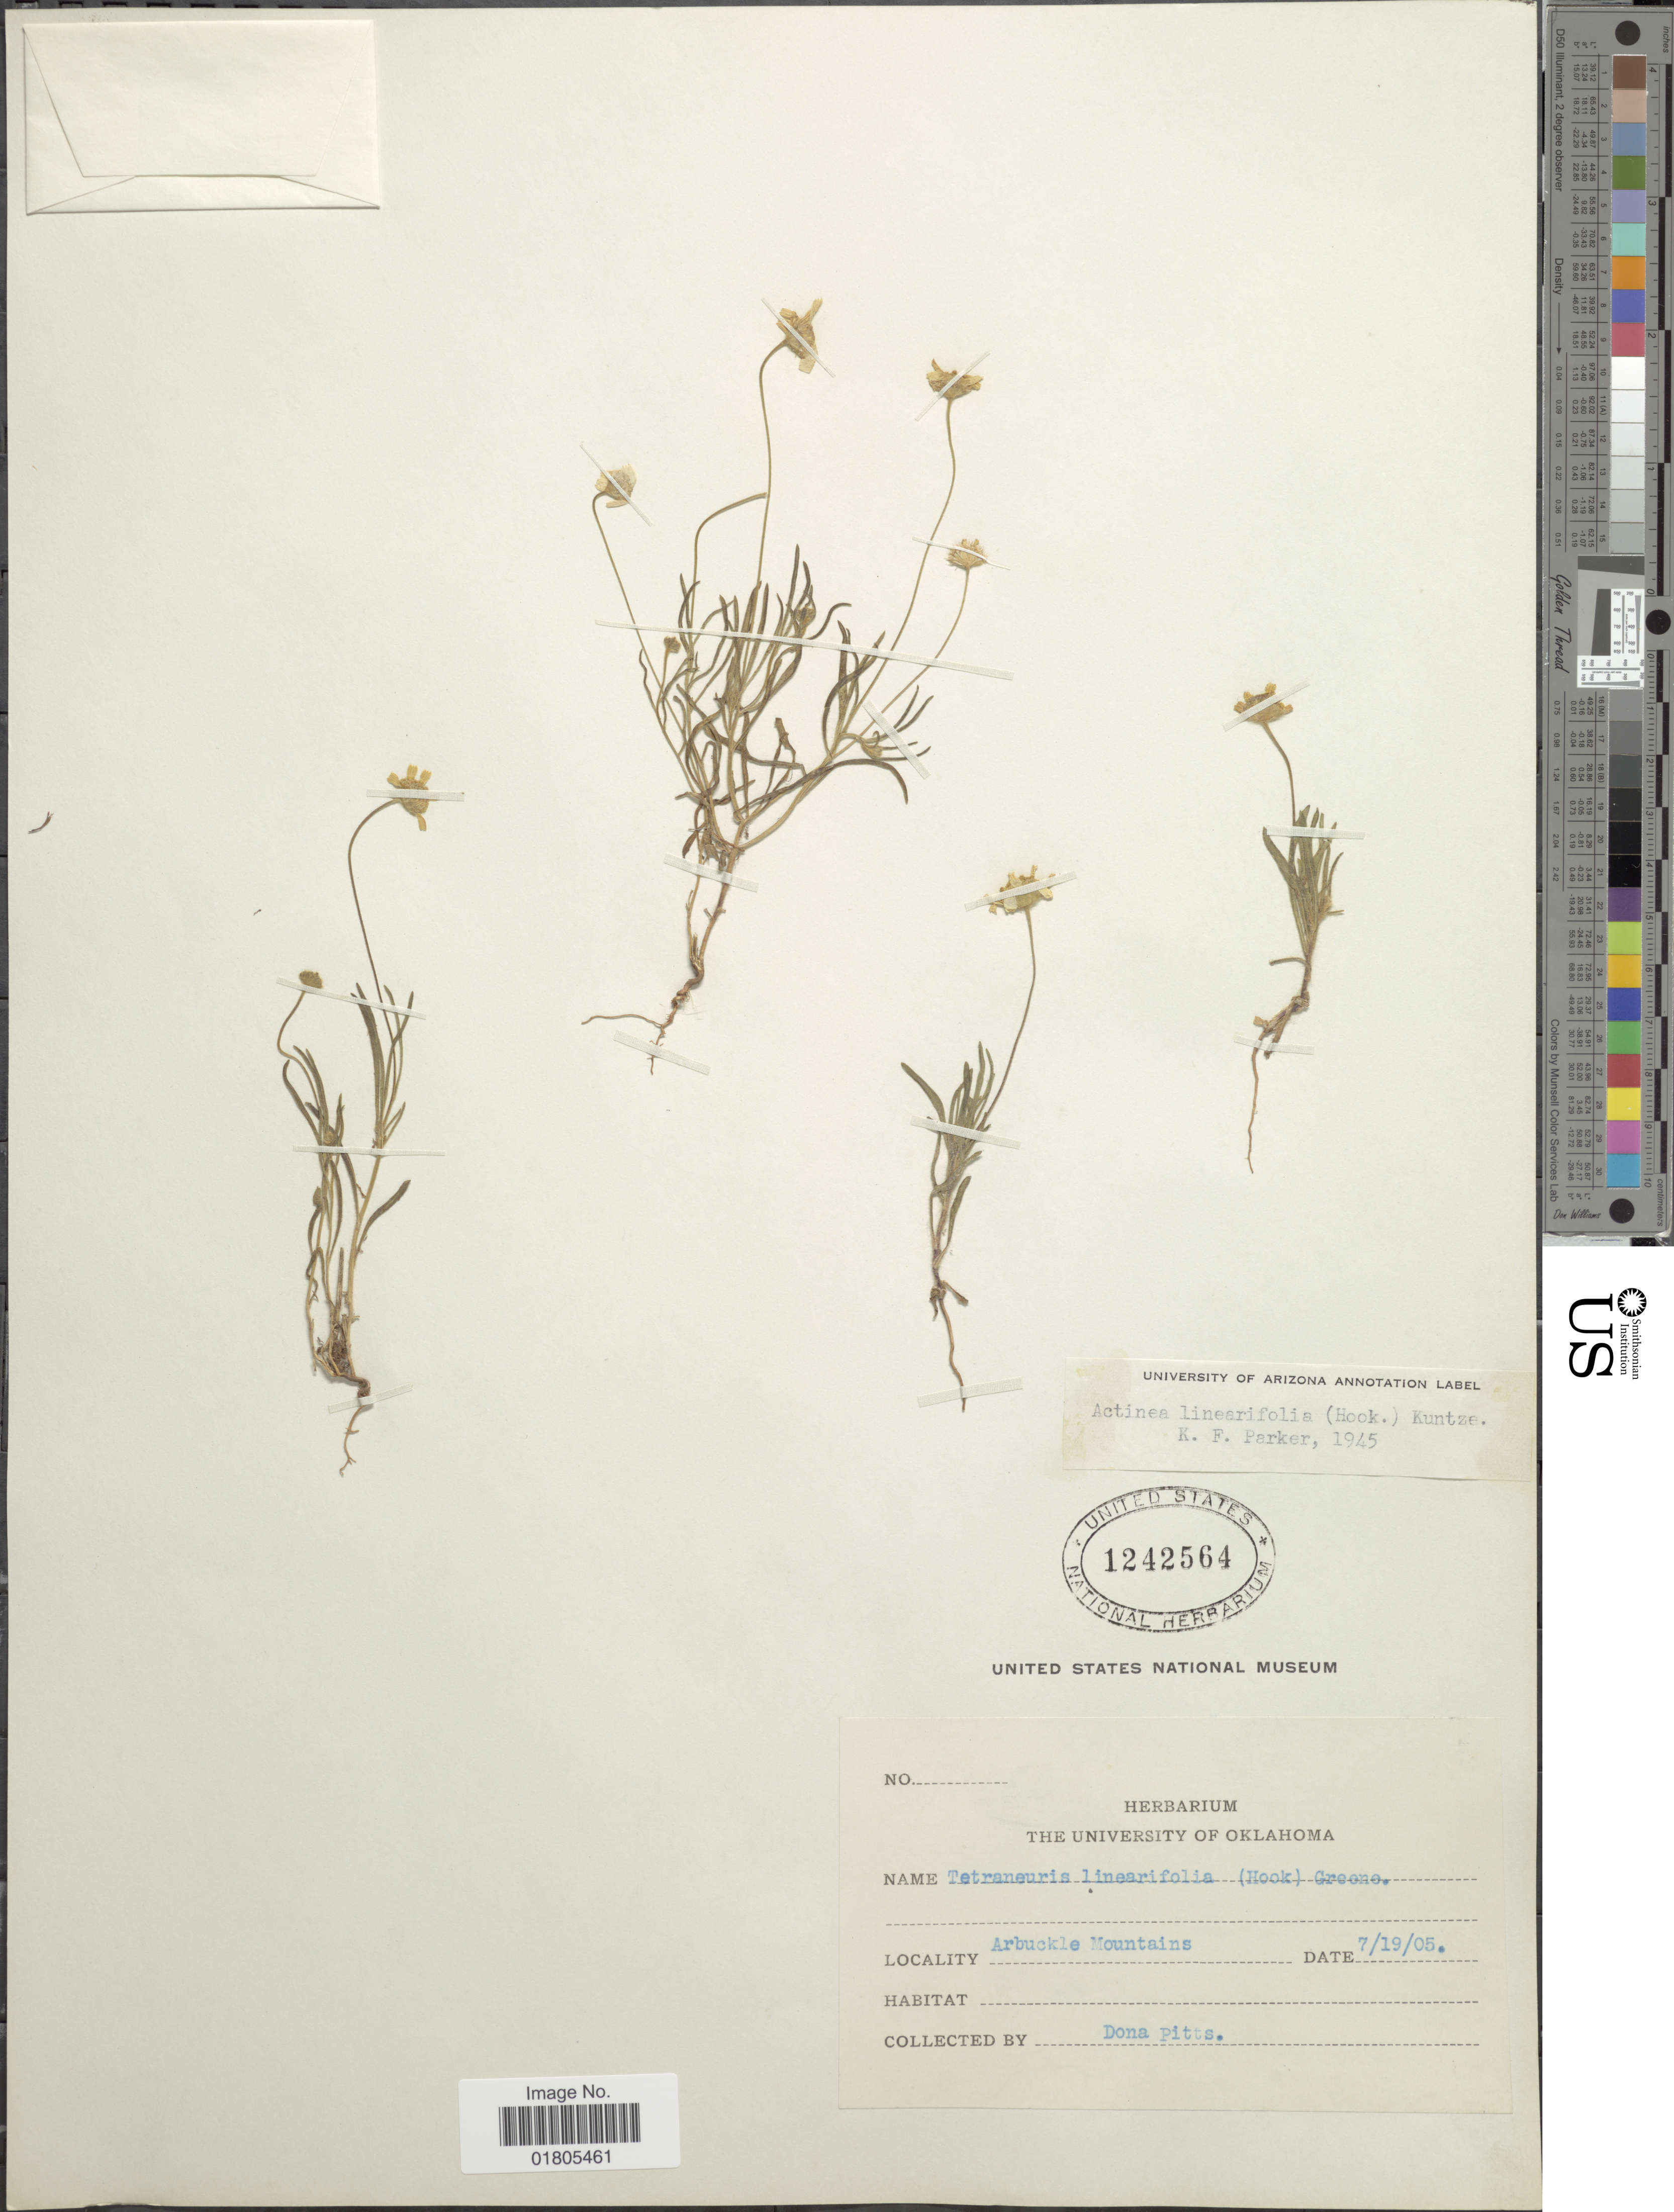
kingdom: Plantae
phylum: Tracheophyta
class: Magnoliopsida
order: Asterales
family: Asteraceae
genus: Actinea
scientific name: Actinea linearifolia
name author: (Hook.) Kuntze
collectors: D. Pitts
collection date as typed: Transcribed d/m/y: 19/7/5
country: United States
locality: Arbuckle Mountains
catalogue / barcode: US 1242564